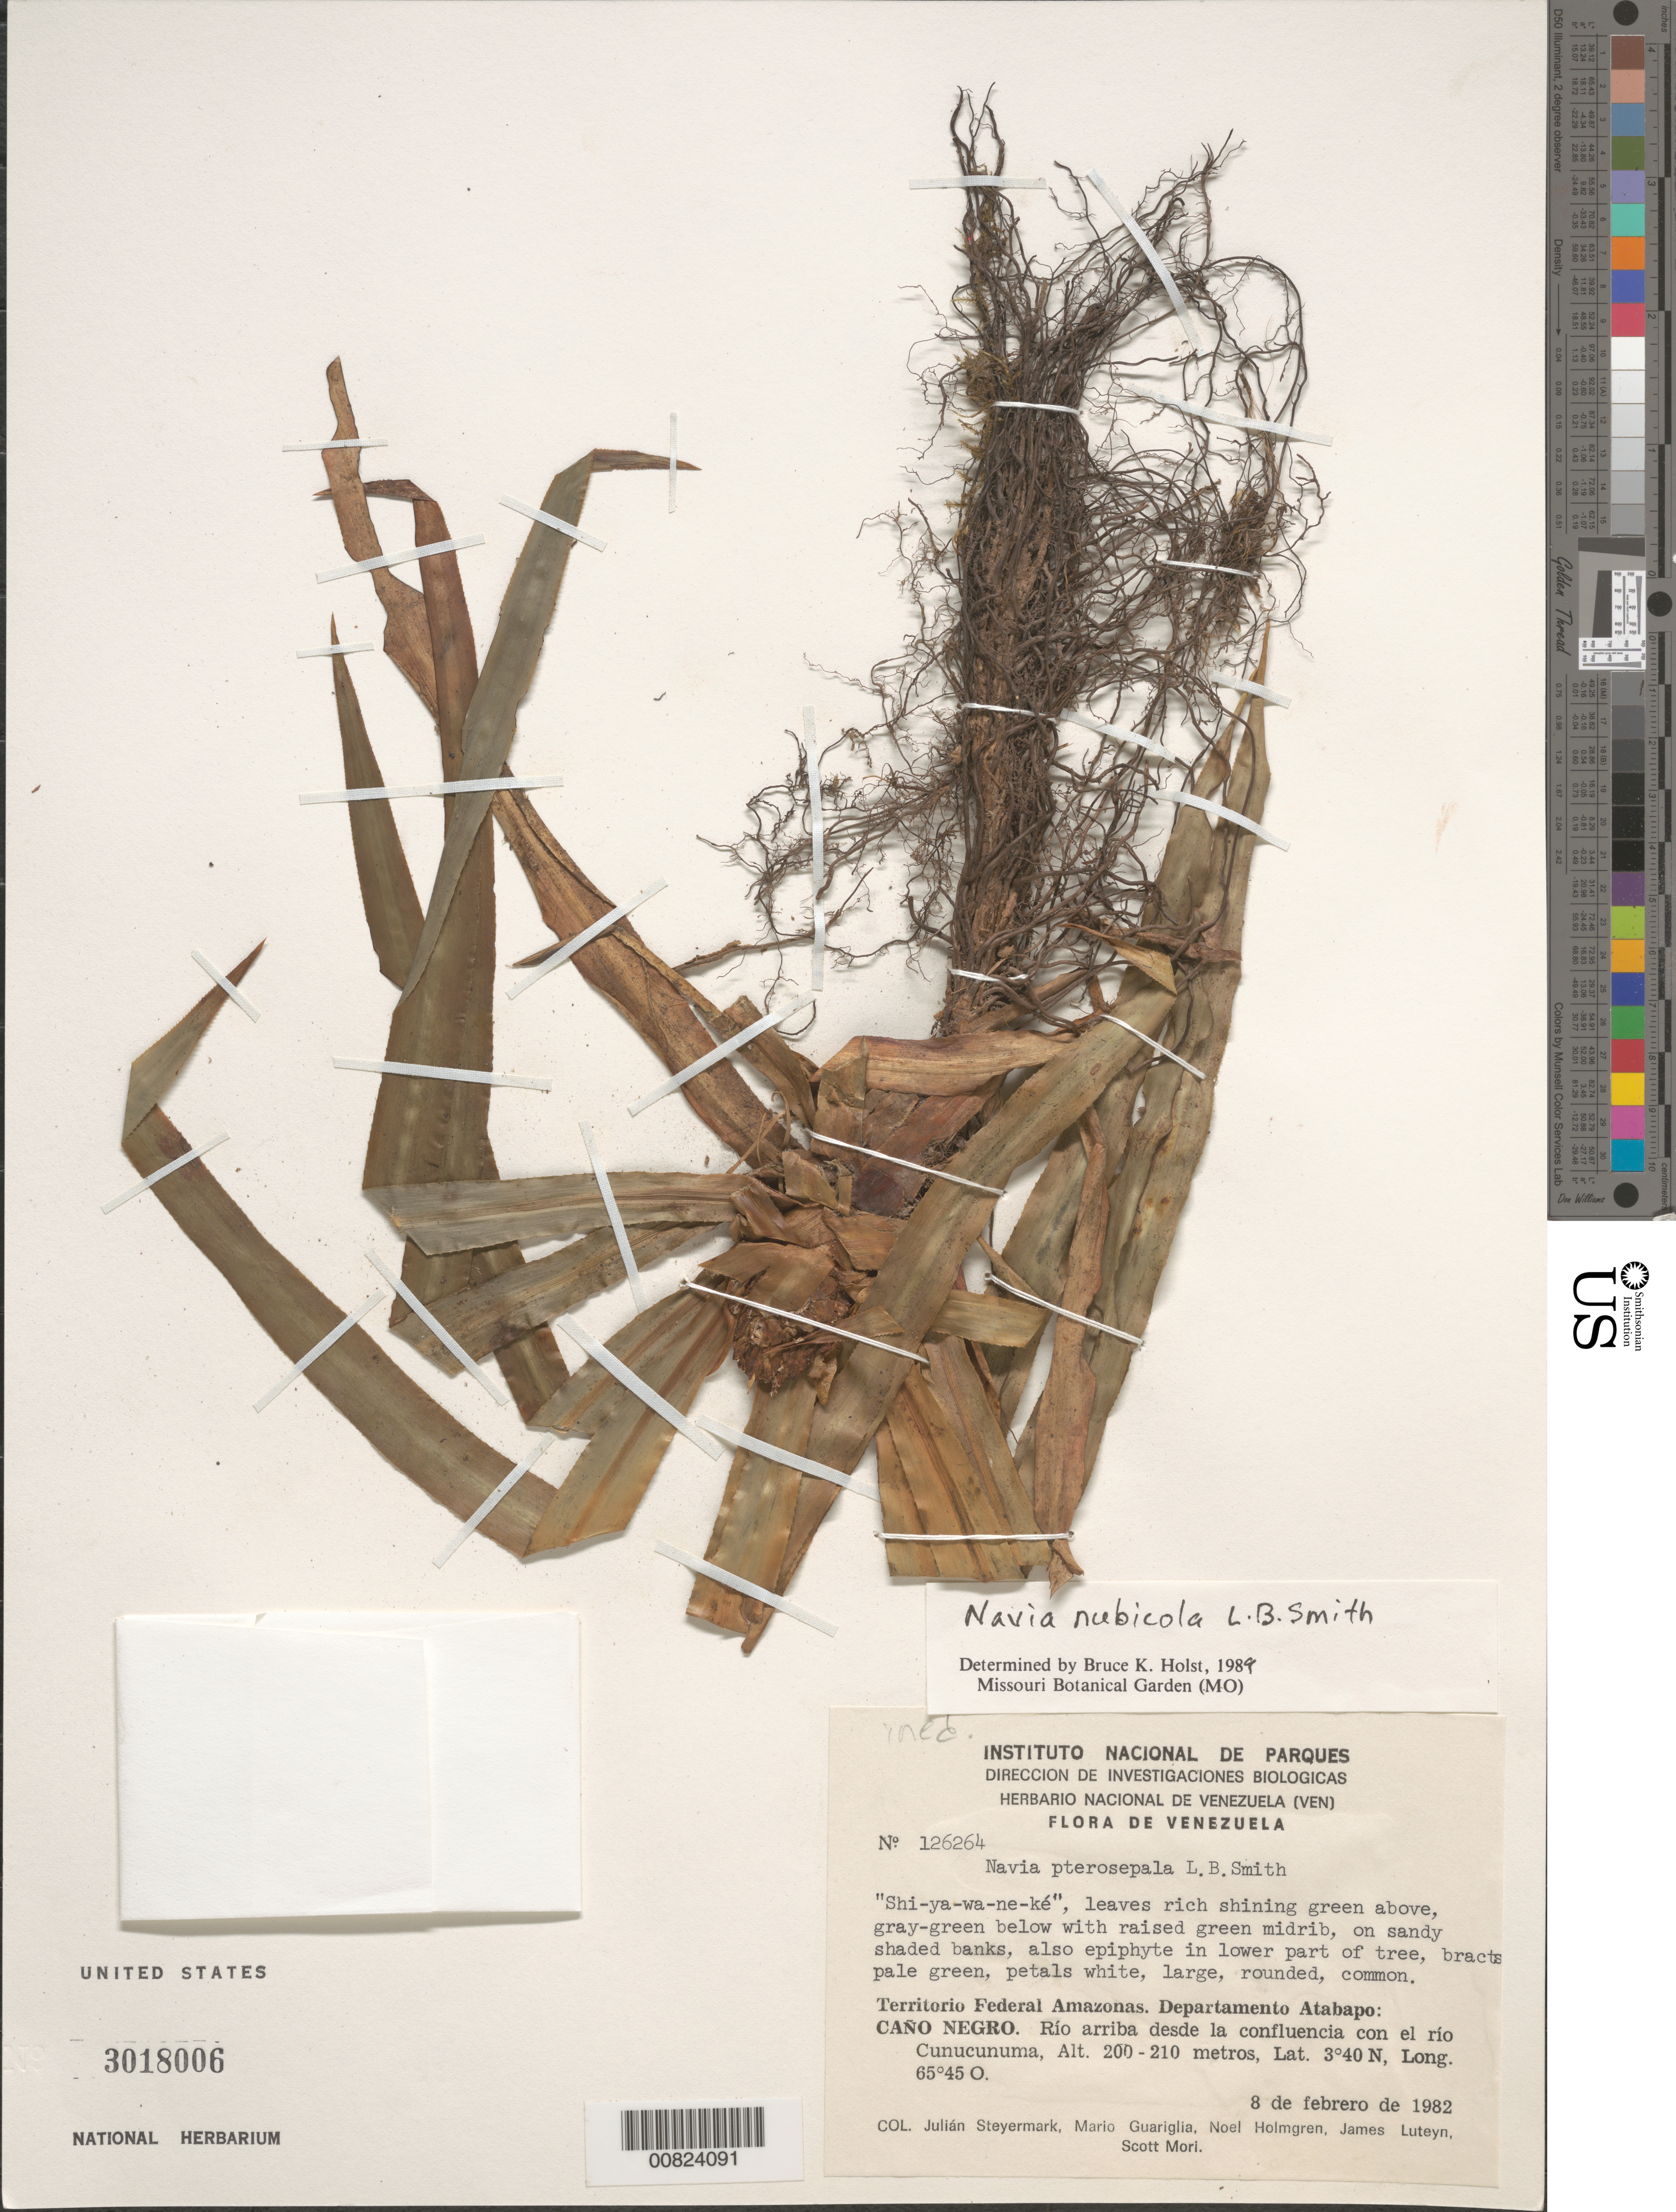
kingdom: Plantae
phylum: Tracheophyta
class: Liliopsida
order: Poales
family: Bromeliaceae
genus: Navia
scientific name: Navia nubicola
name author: L.B. Sm.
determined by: Holst, Bruce K.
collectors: J. Steyermark, M. Guariglia P., N. H. Holmgren, J. L. Luteyn & S. Mori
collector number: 126264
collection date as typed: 8-Feb-82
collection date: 1982-02-08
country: Venezuela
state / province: Amazonas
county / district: Atabapo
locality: Caño Negro, río arriba desde la confluencia con el río Cunucunuma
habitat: Sandy shaded banks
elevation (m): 200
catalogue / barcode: US 3018006